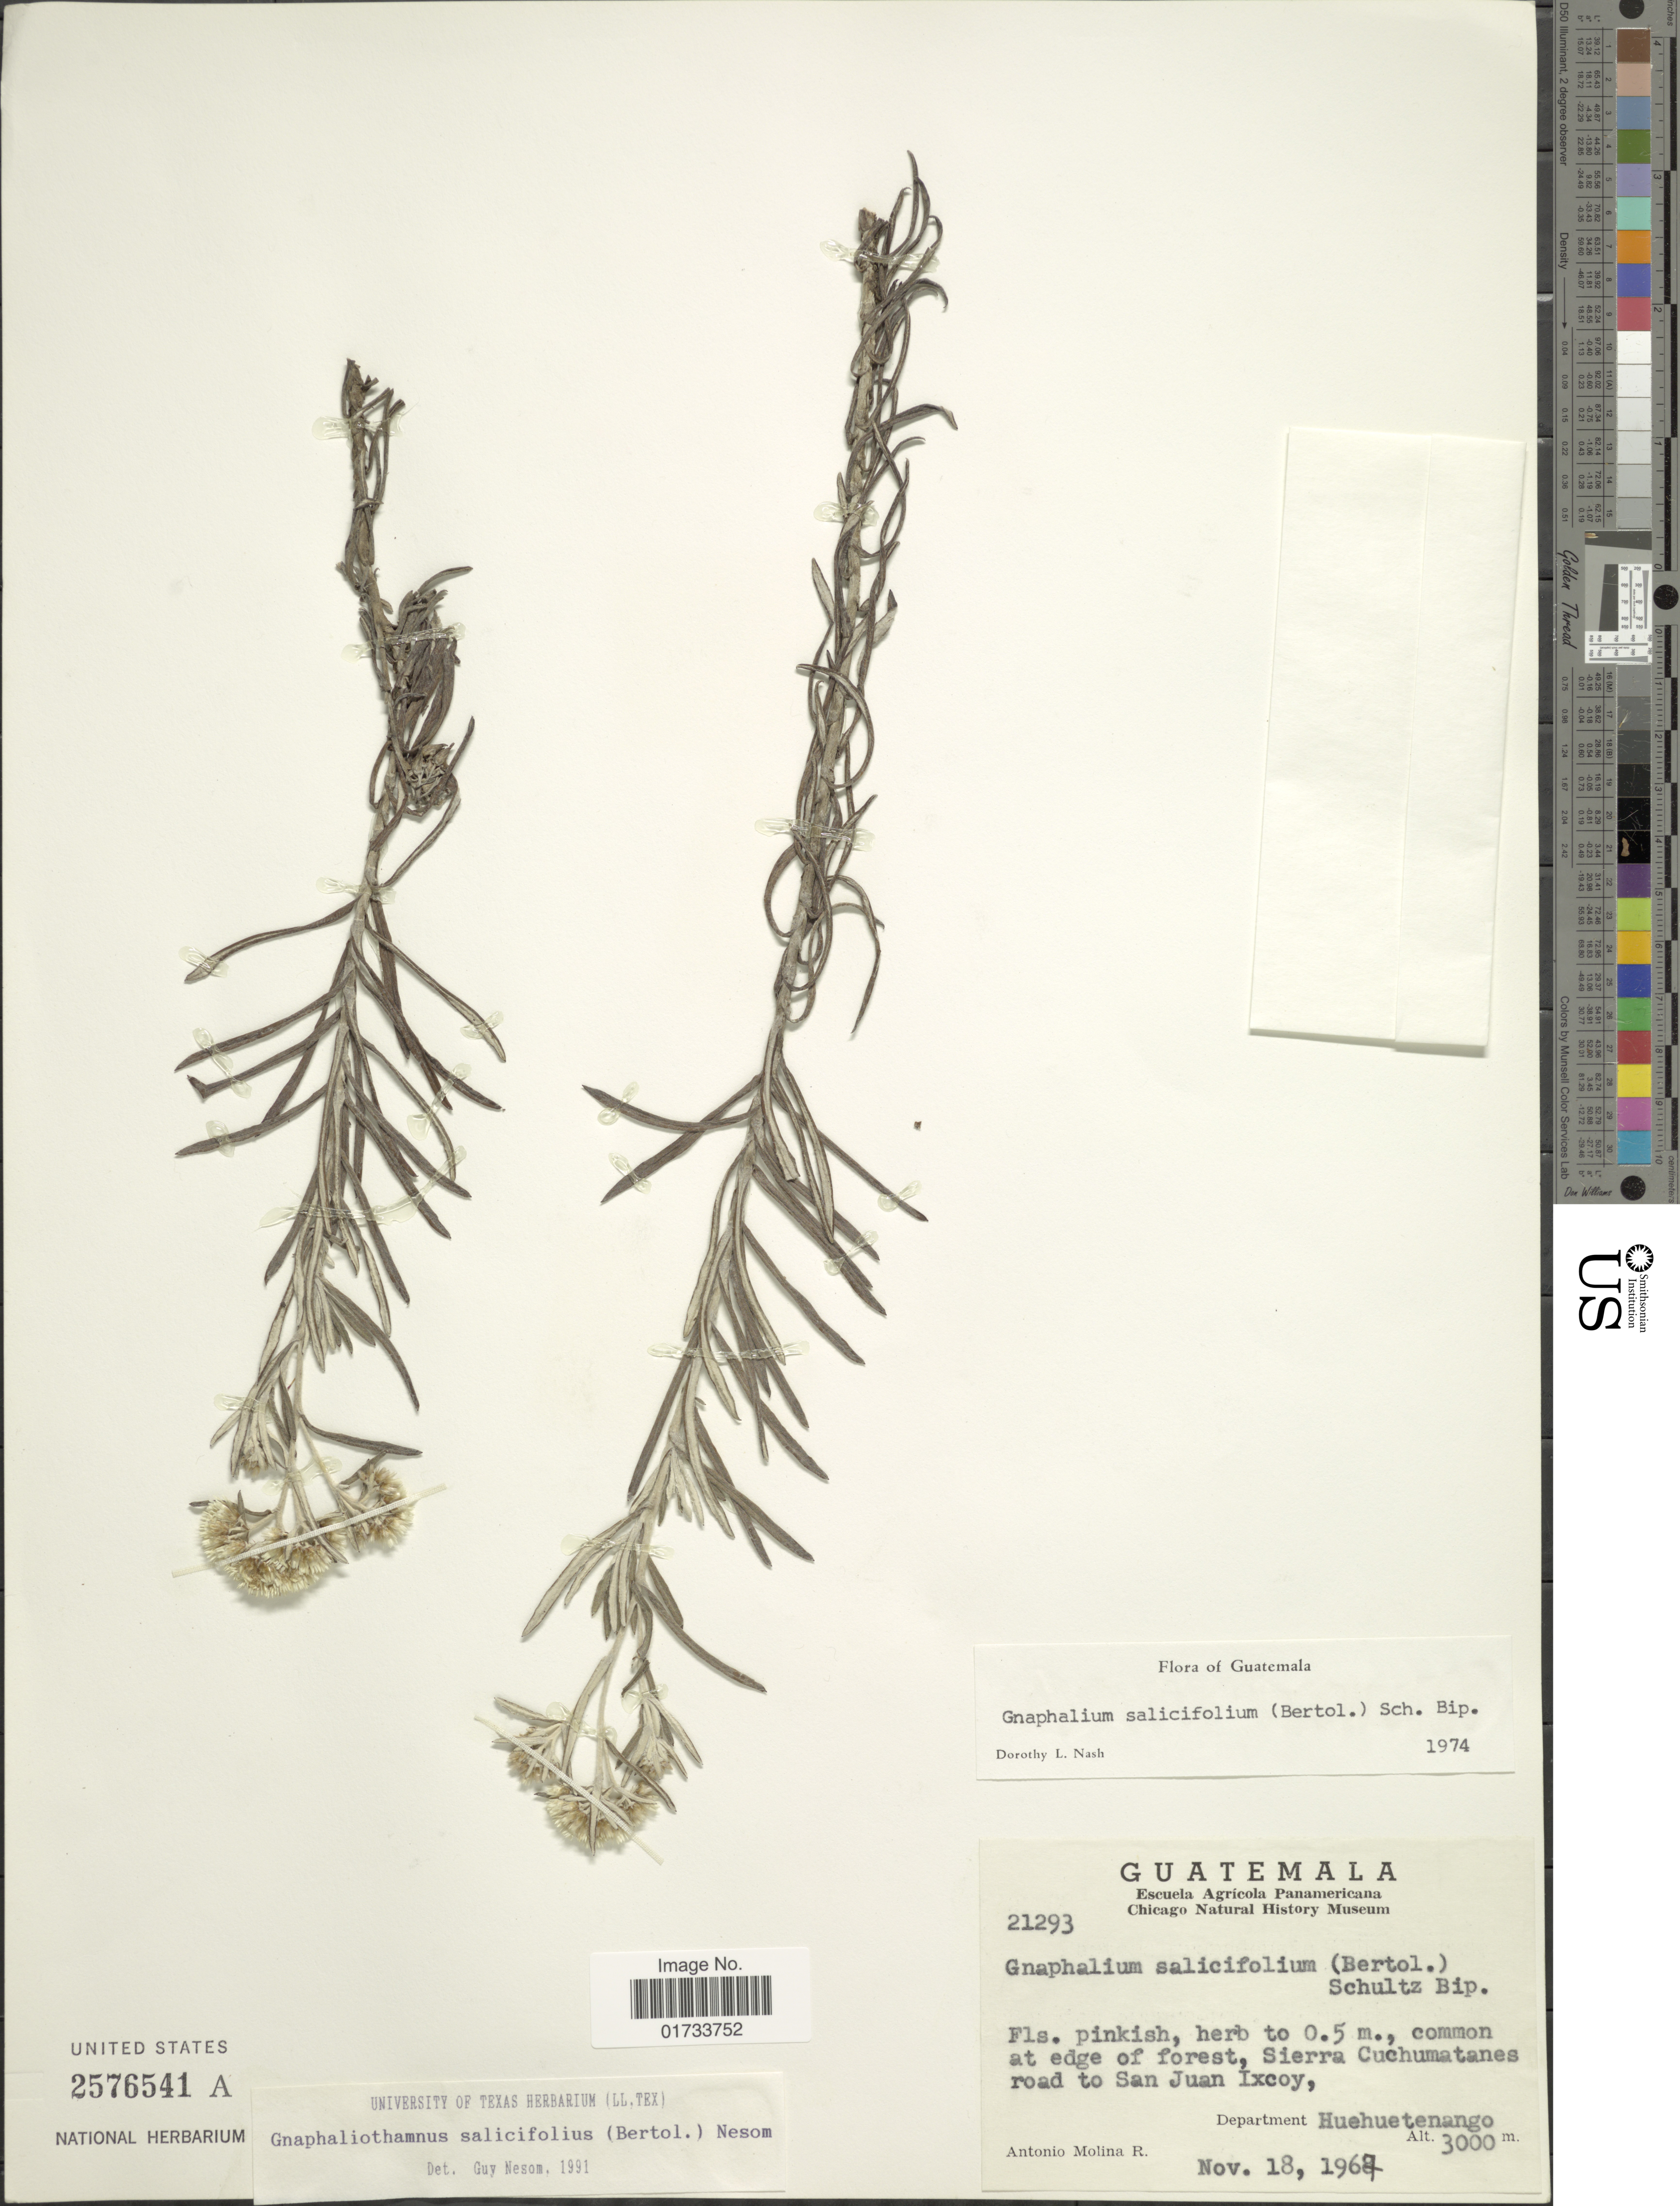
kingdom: Plantae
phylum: Tracheophyta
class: Magnoliopsida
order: Asterales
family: Asteraceae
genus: Chionolaena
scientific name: Chionolaena salicifolia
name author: (Bertol.) G.L. Nesom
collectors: A. Molina R.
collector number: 21293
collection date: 1967-11-18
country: Guatemala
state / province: Huehuetenango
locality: Common at edge of forest, Sierra Cuchumatanes road to San Juan Ixcoy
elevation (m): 3000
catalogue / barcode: US 2576541A